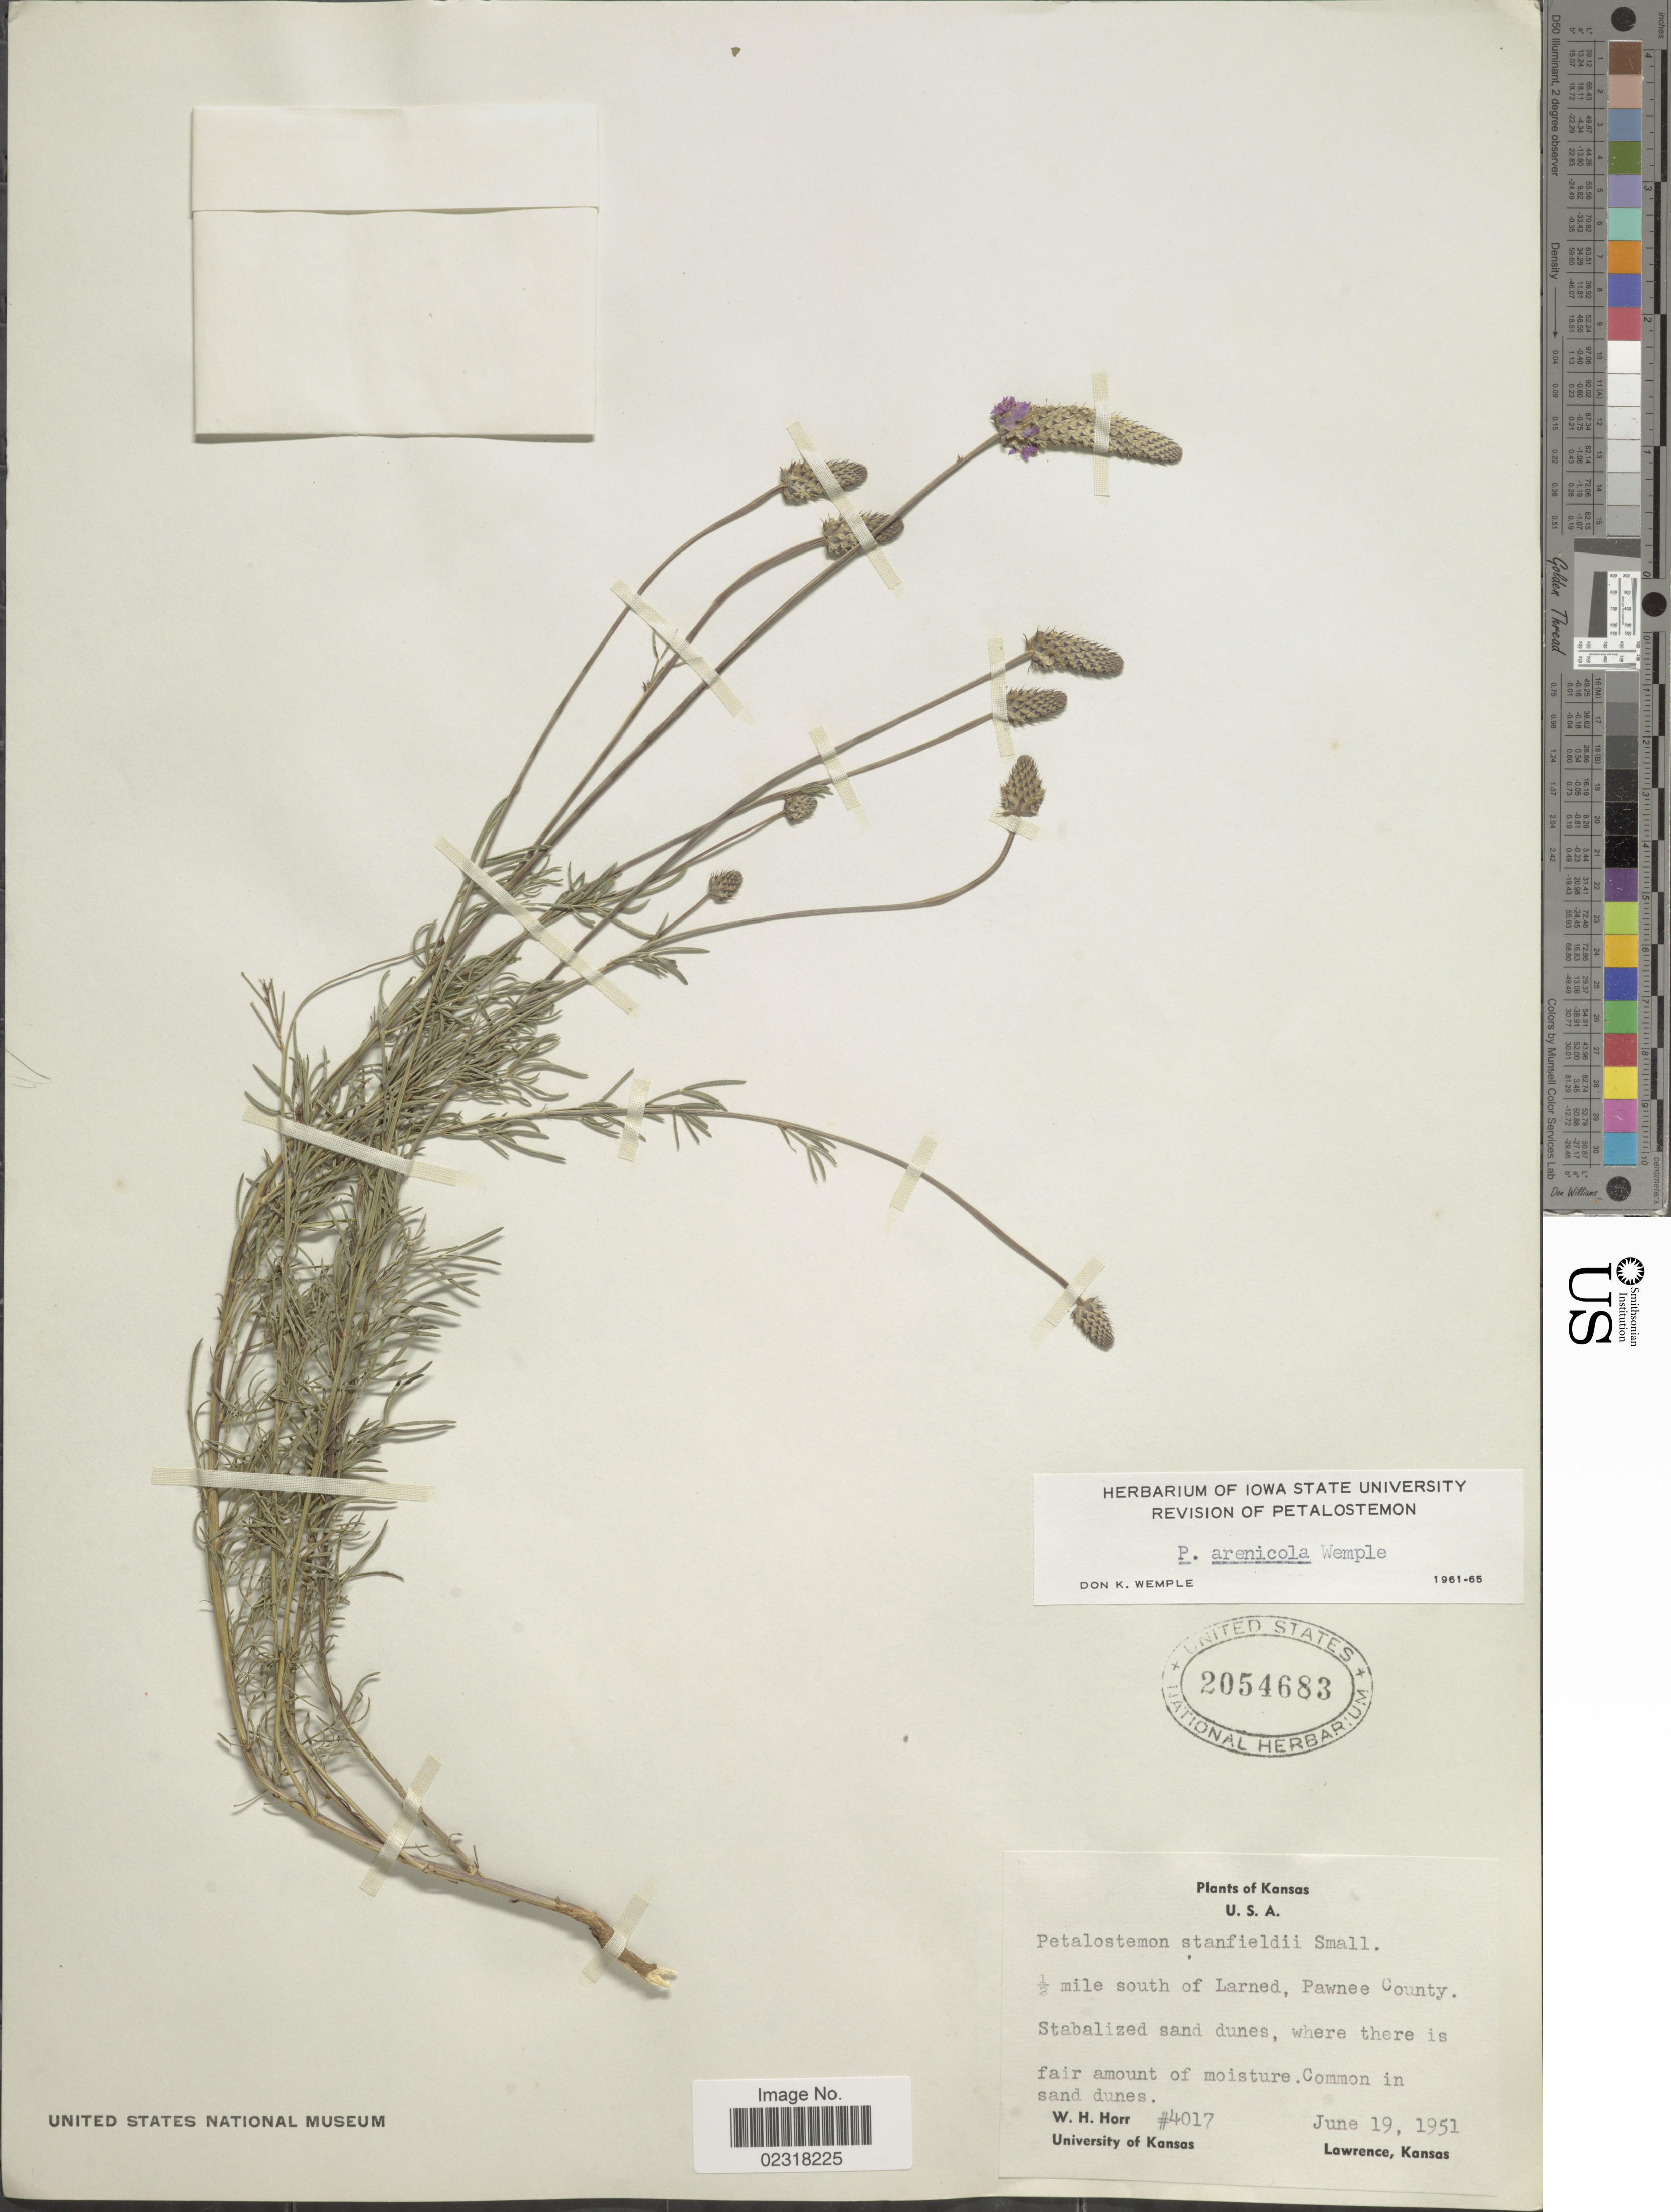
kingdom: Plantae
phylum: Tracheophyta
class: Magnoliopsida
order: Fabales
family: Fabaceae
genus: Dalea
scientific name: Dalea purpurea var. arenicola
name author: (Wemple) Barneby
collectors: W. H. Horr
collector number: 4017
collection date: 1951-06-19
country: United States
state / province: Kansas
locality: ½ miles south of Larned, Pawnee County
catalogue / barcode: US 2054683